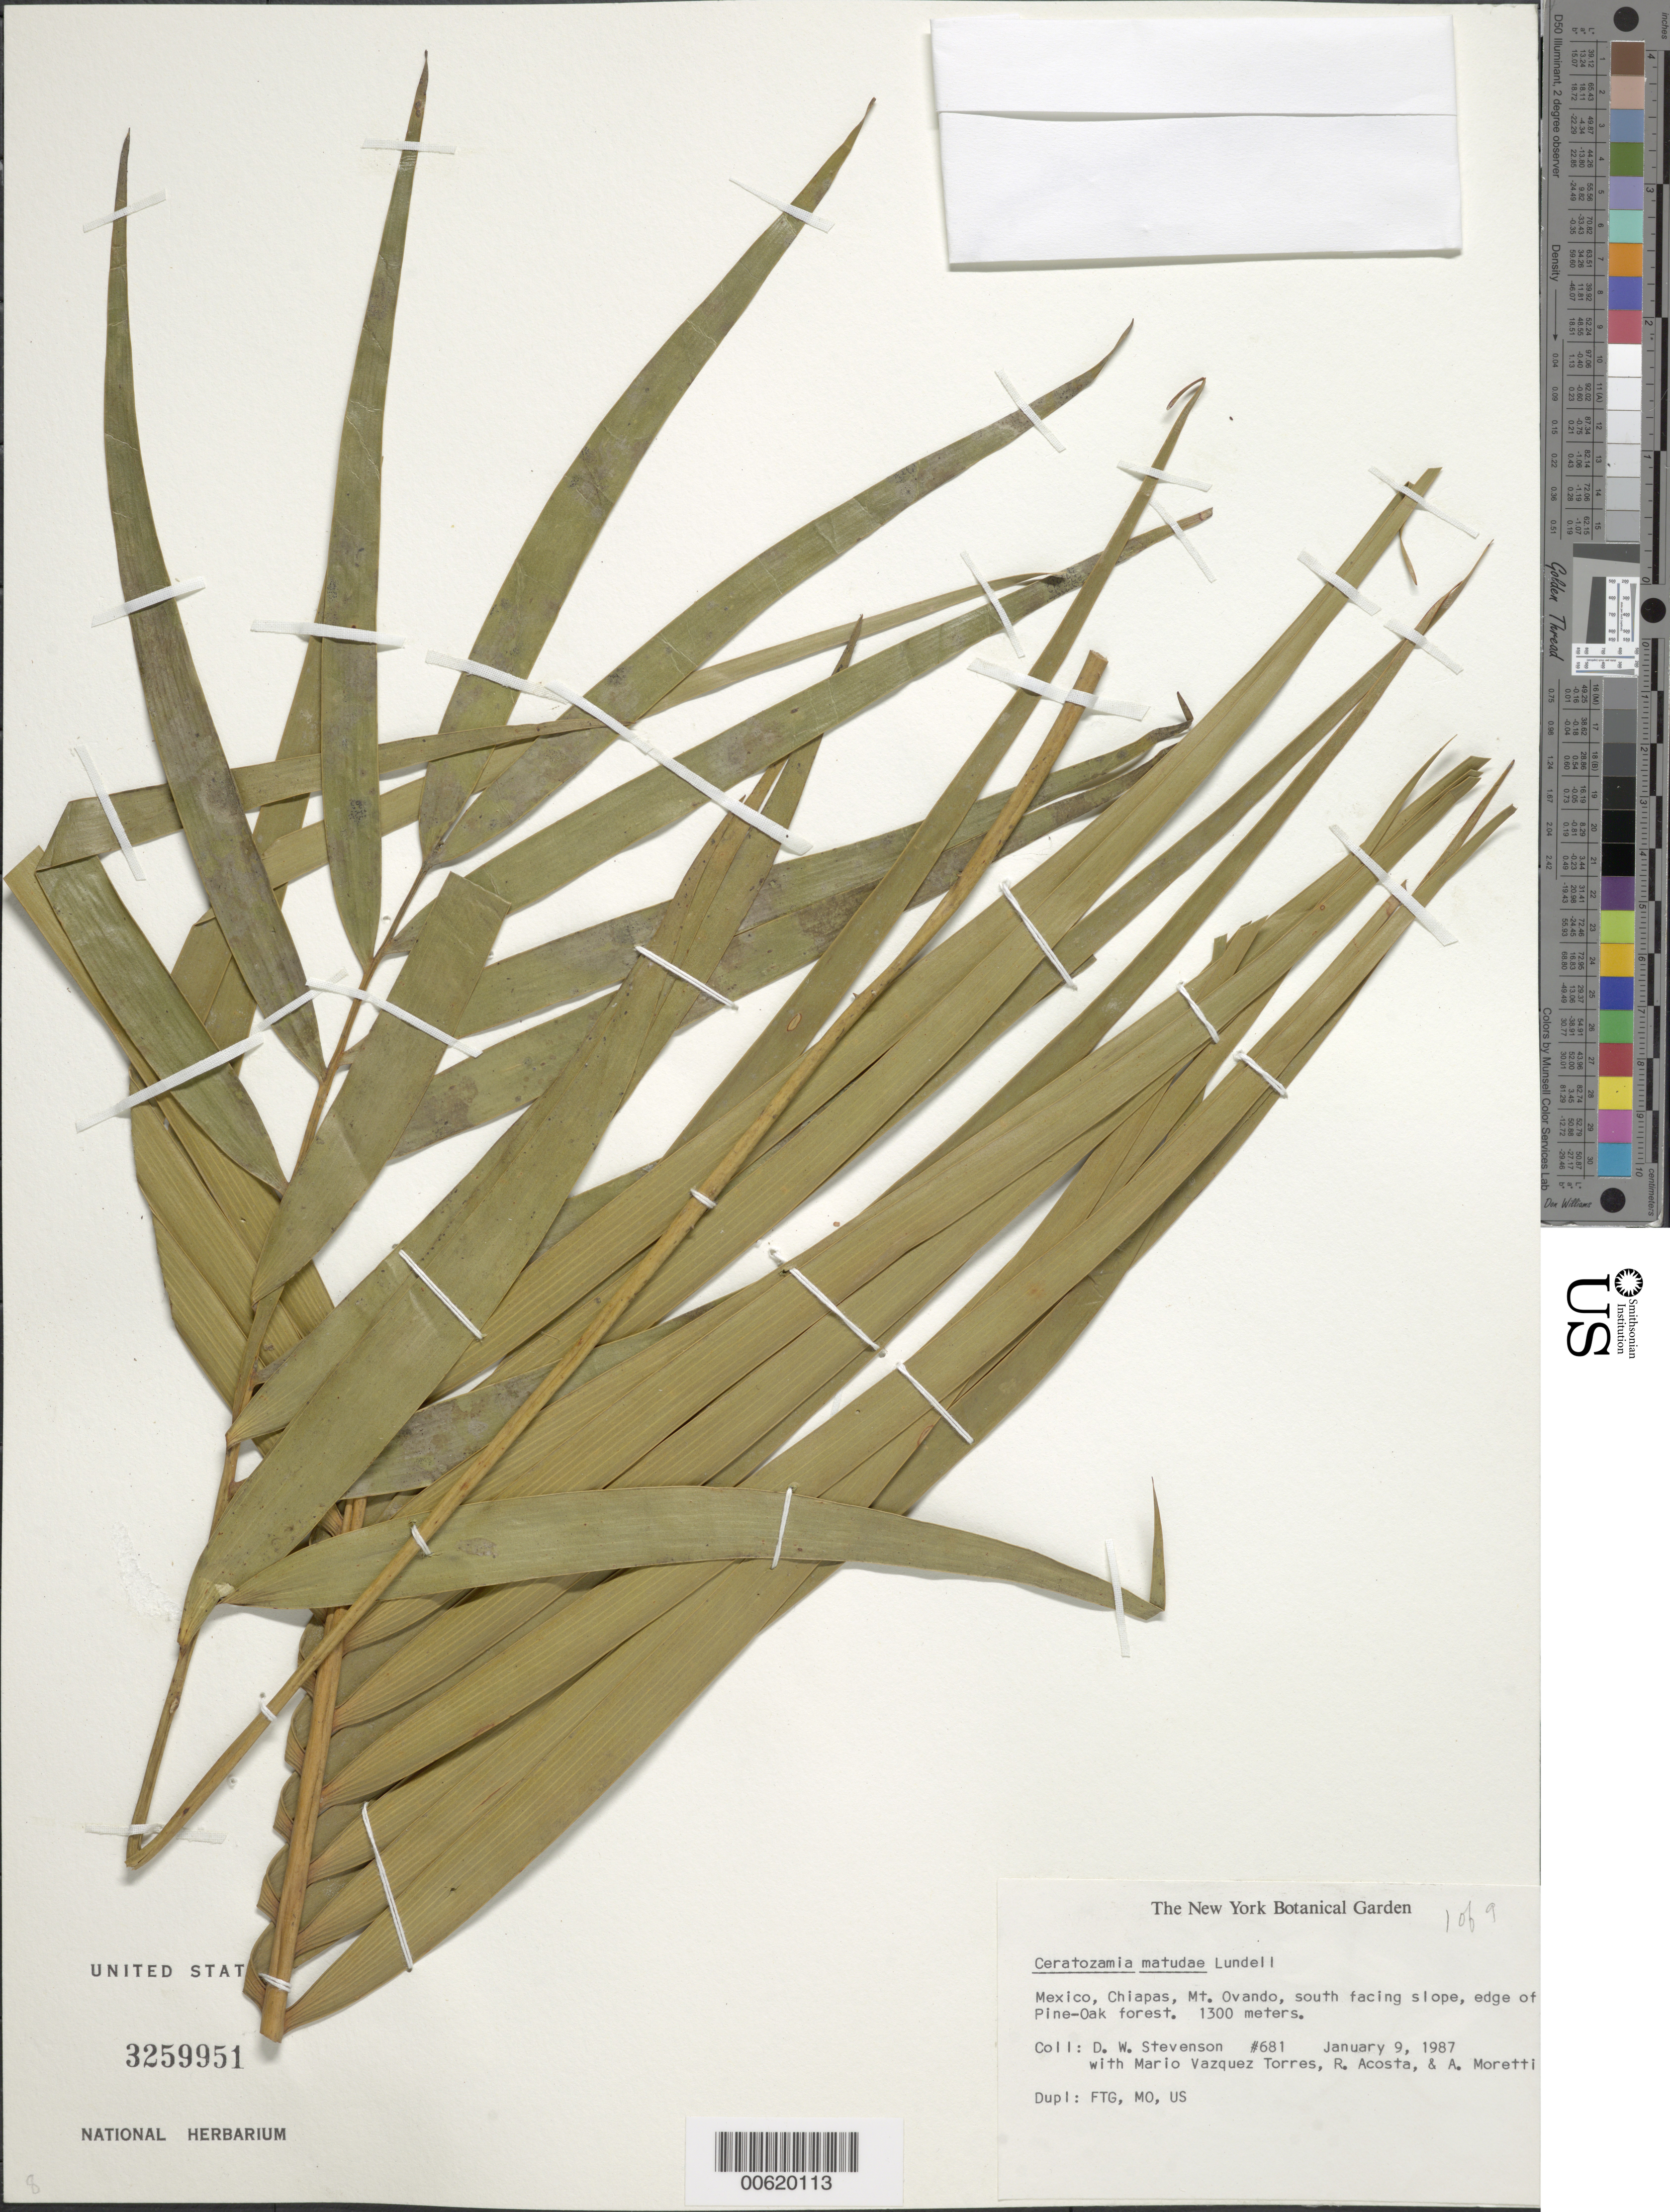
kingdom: Plantae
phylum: Tracheophyta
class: Cycadopsida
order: Cycadales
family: Zamiaceae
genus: Ceratozamia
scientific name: Ceratozamia matudai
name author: Lundell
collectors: D. W. Stevenson, M. Torres, R. Acosta & A. Moretti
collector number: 681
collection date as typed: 09 Jan 1987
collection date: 1987-01-09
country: Mexico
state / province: Chiapas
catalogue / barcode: US 3259951